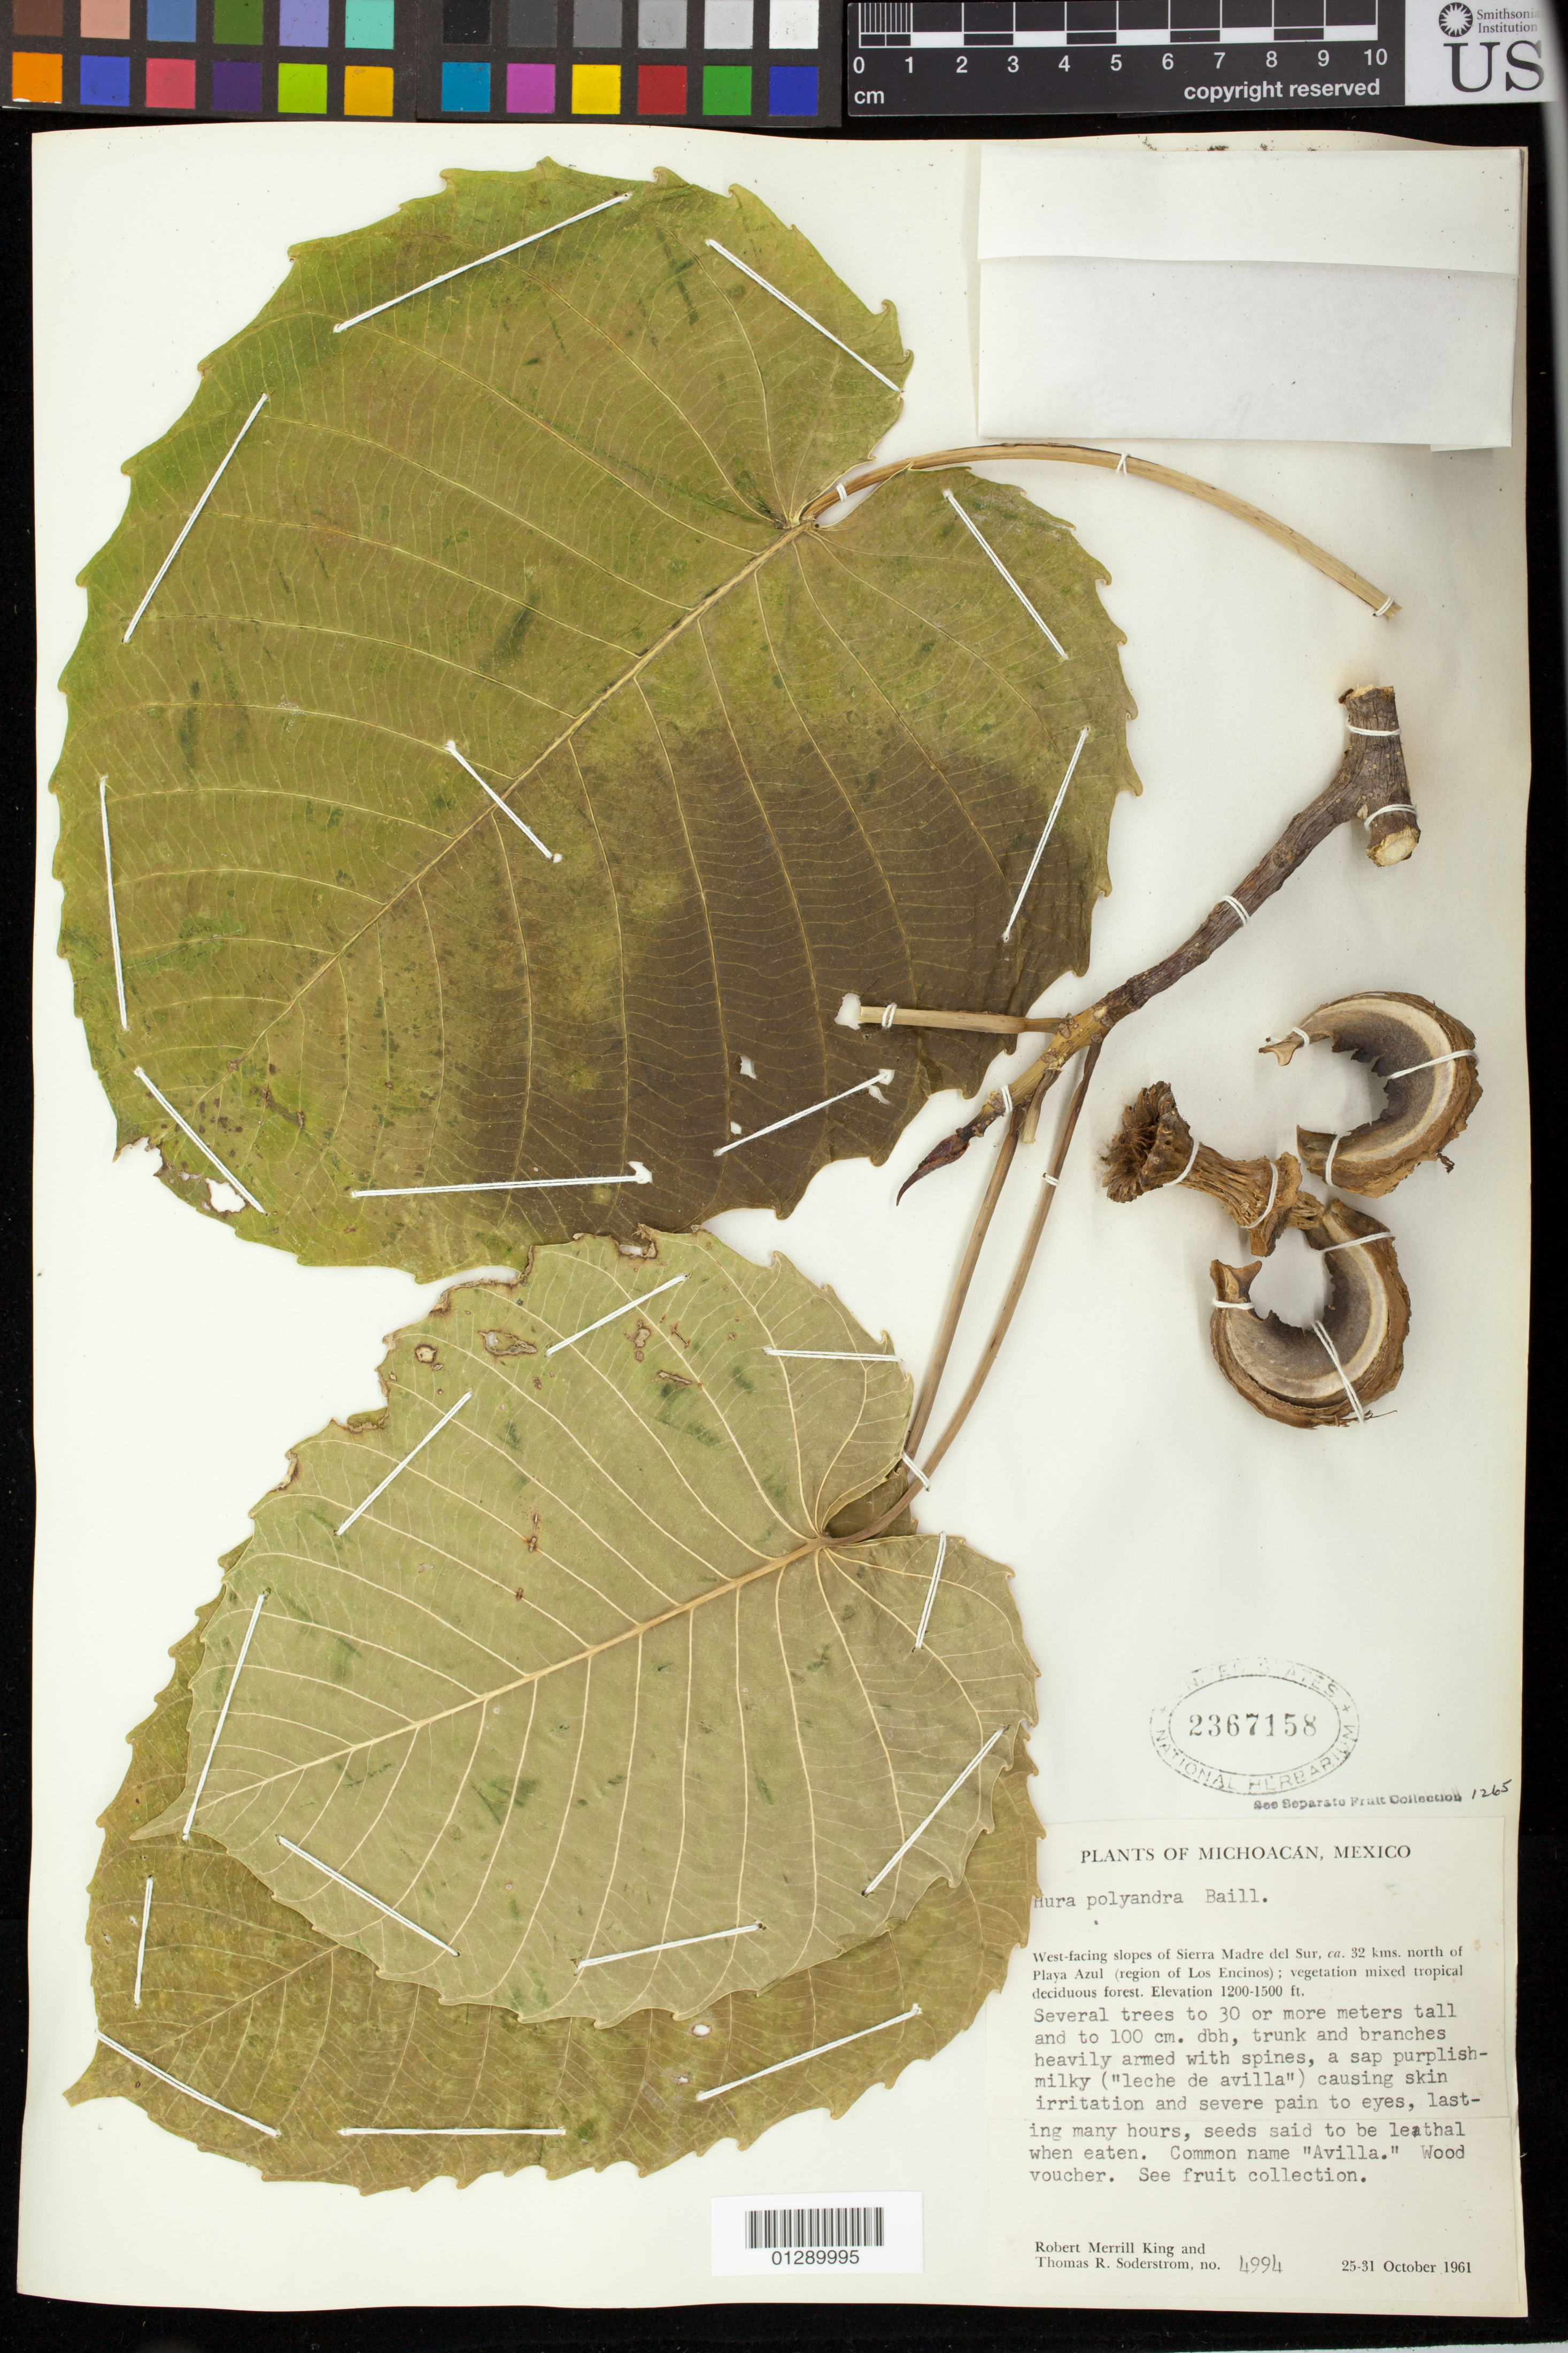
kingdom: Plantae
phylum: Tracheophyta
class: Magnoliopsida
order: Malpighiales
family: Euphorbiaceae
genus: Hura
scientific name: Hura polyandra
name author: Baill.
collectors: R. M. King & T. R. Soderstrom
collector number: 4994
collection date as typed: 25 Oct 1961 to 31 Oct 1961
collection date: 1961-10-25/1961-10-31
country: Mexico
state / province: Michoacán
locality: West-facing slopes of Sierra Madre del Sur, ca. 32 kms. north of Playa Azul (region of Los Encinos).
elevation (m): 366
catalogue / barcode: US 2367158